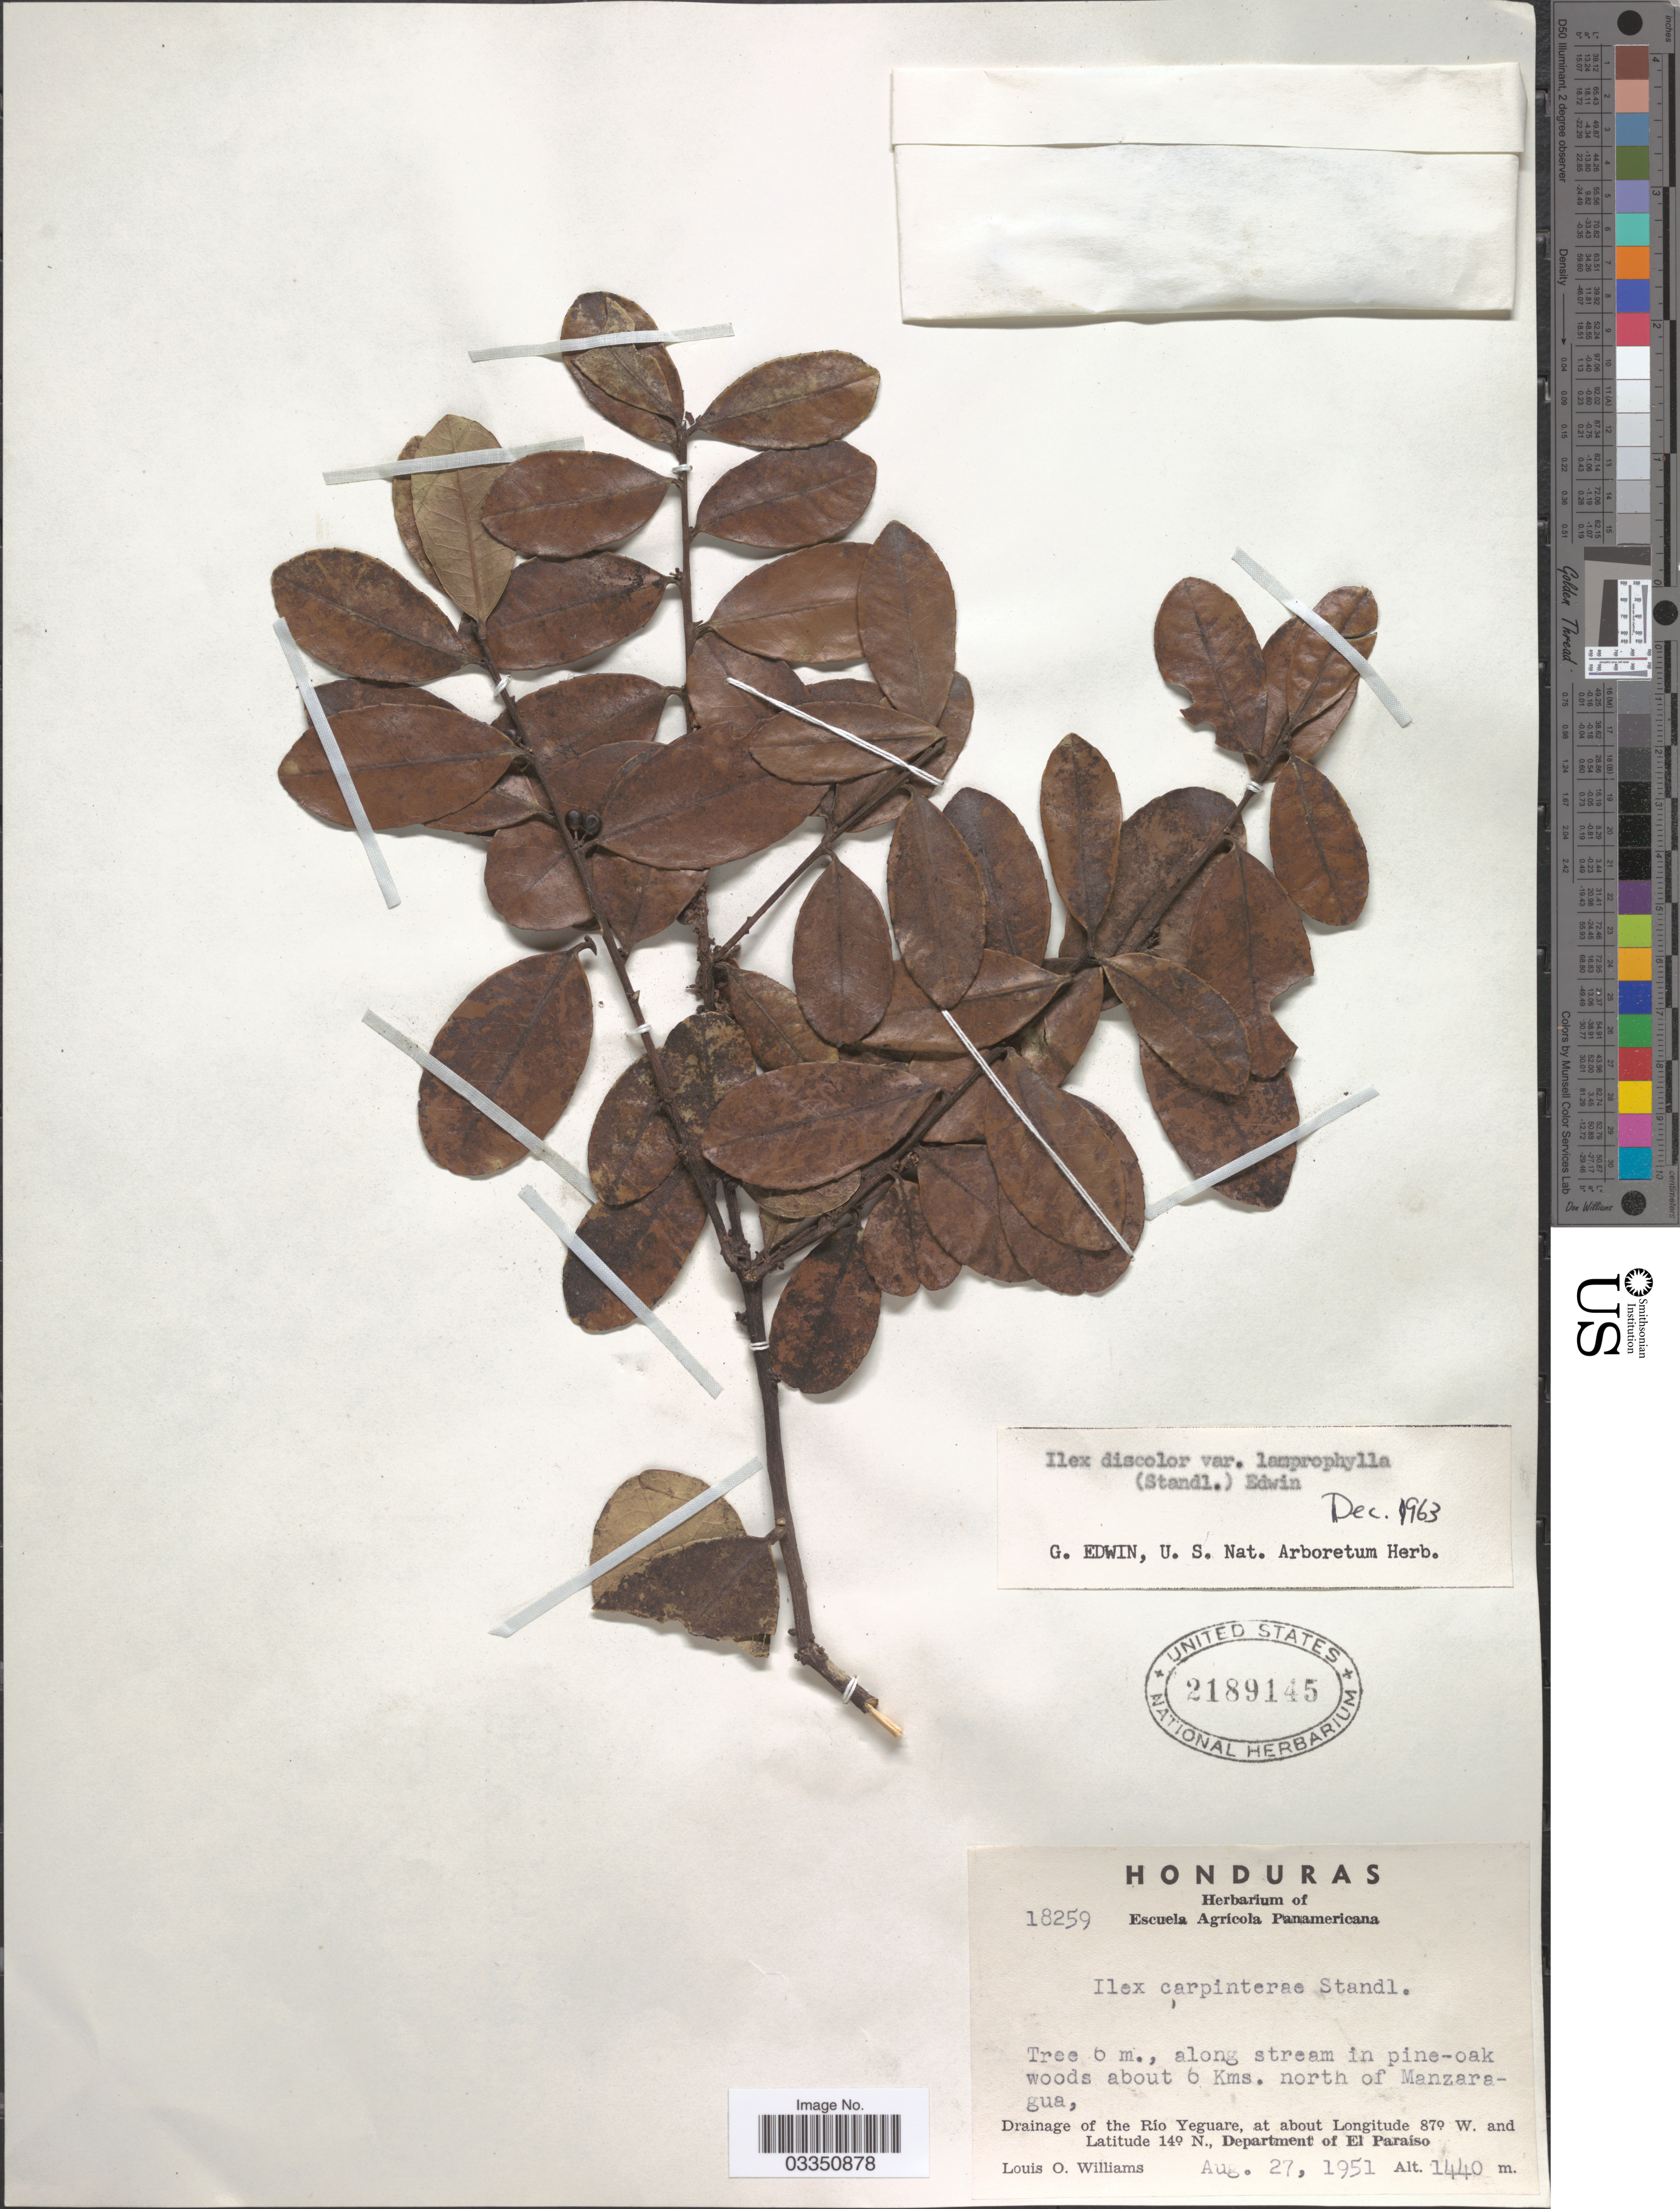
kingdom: Plantae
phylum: Tracheophyta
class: Magnoliopsida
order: Aquifoliales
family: Aquifoliaceae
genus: Ilex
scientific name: Ilex discolor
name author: Hemsl.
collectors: L. O. Williams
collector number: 18259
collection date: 1951-08-27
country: Honduras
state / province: El Paraíso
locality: Along stream in pine-oak woods about 6 Kms. north of Manzaragua, Drainage of the Río Yeguare, Department of El Paraíso.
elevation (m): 1440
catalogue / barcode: US 2189145